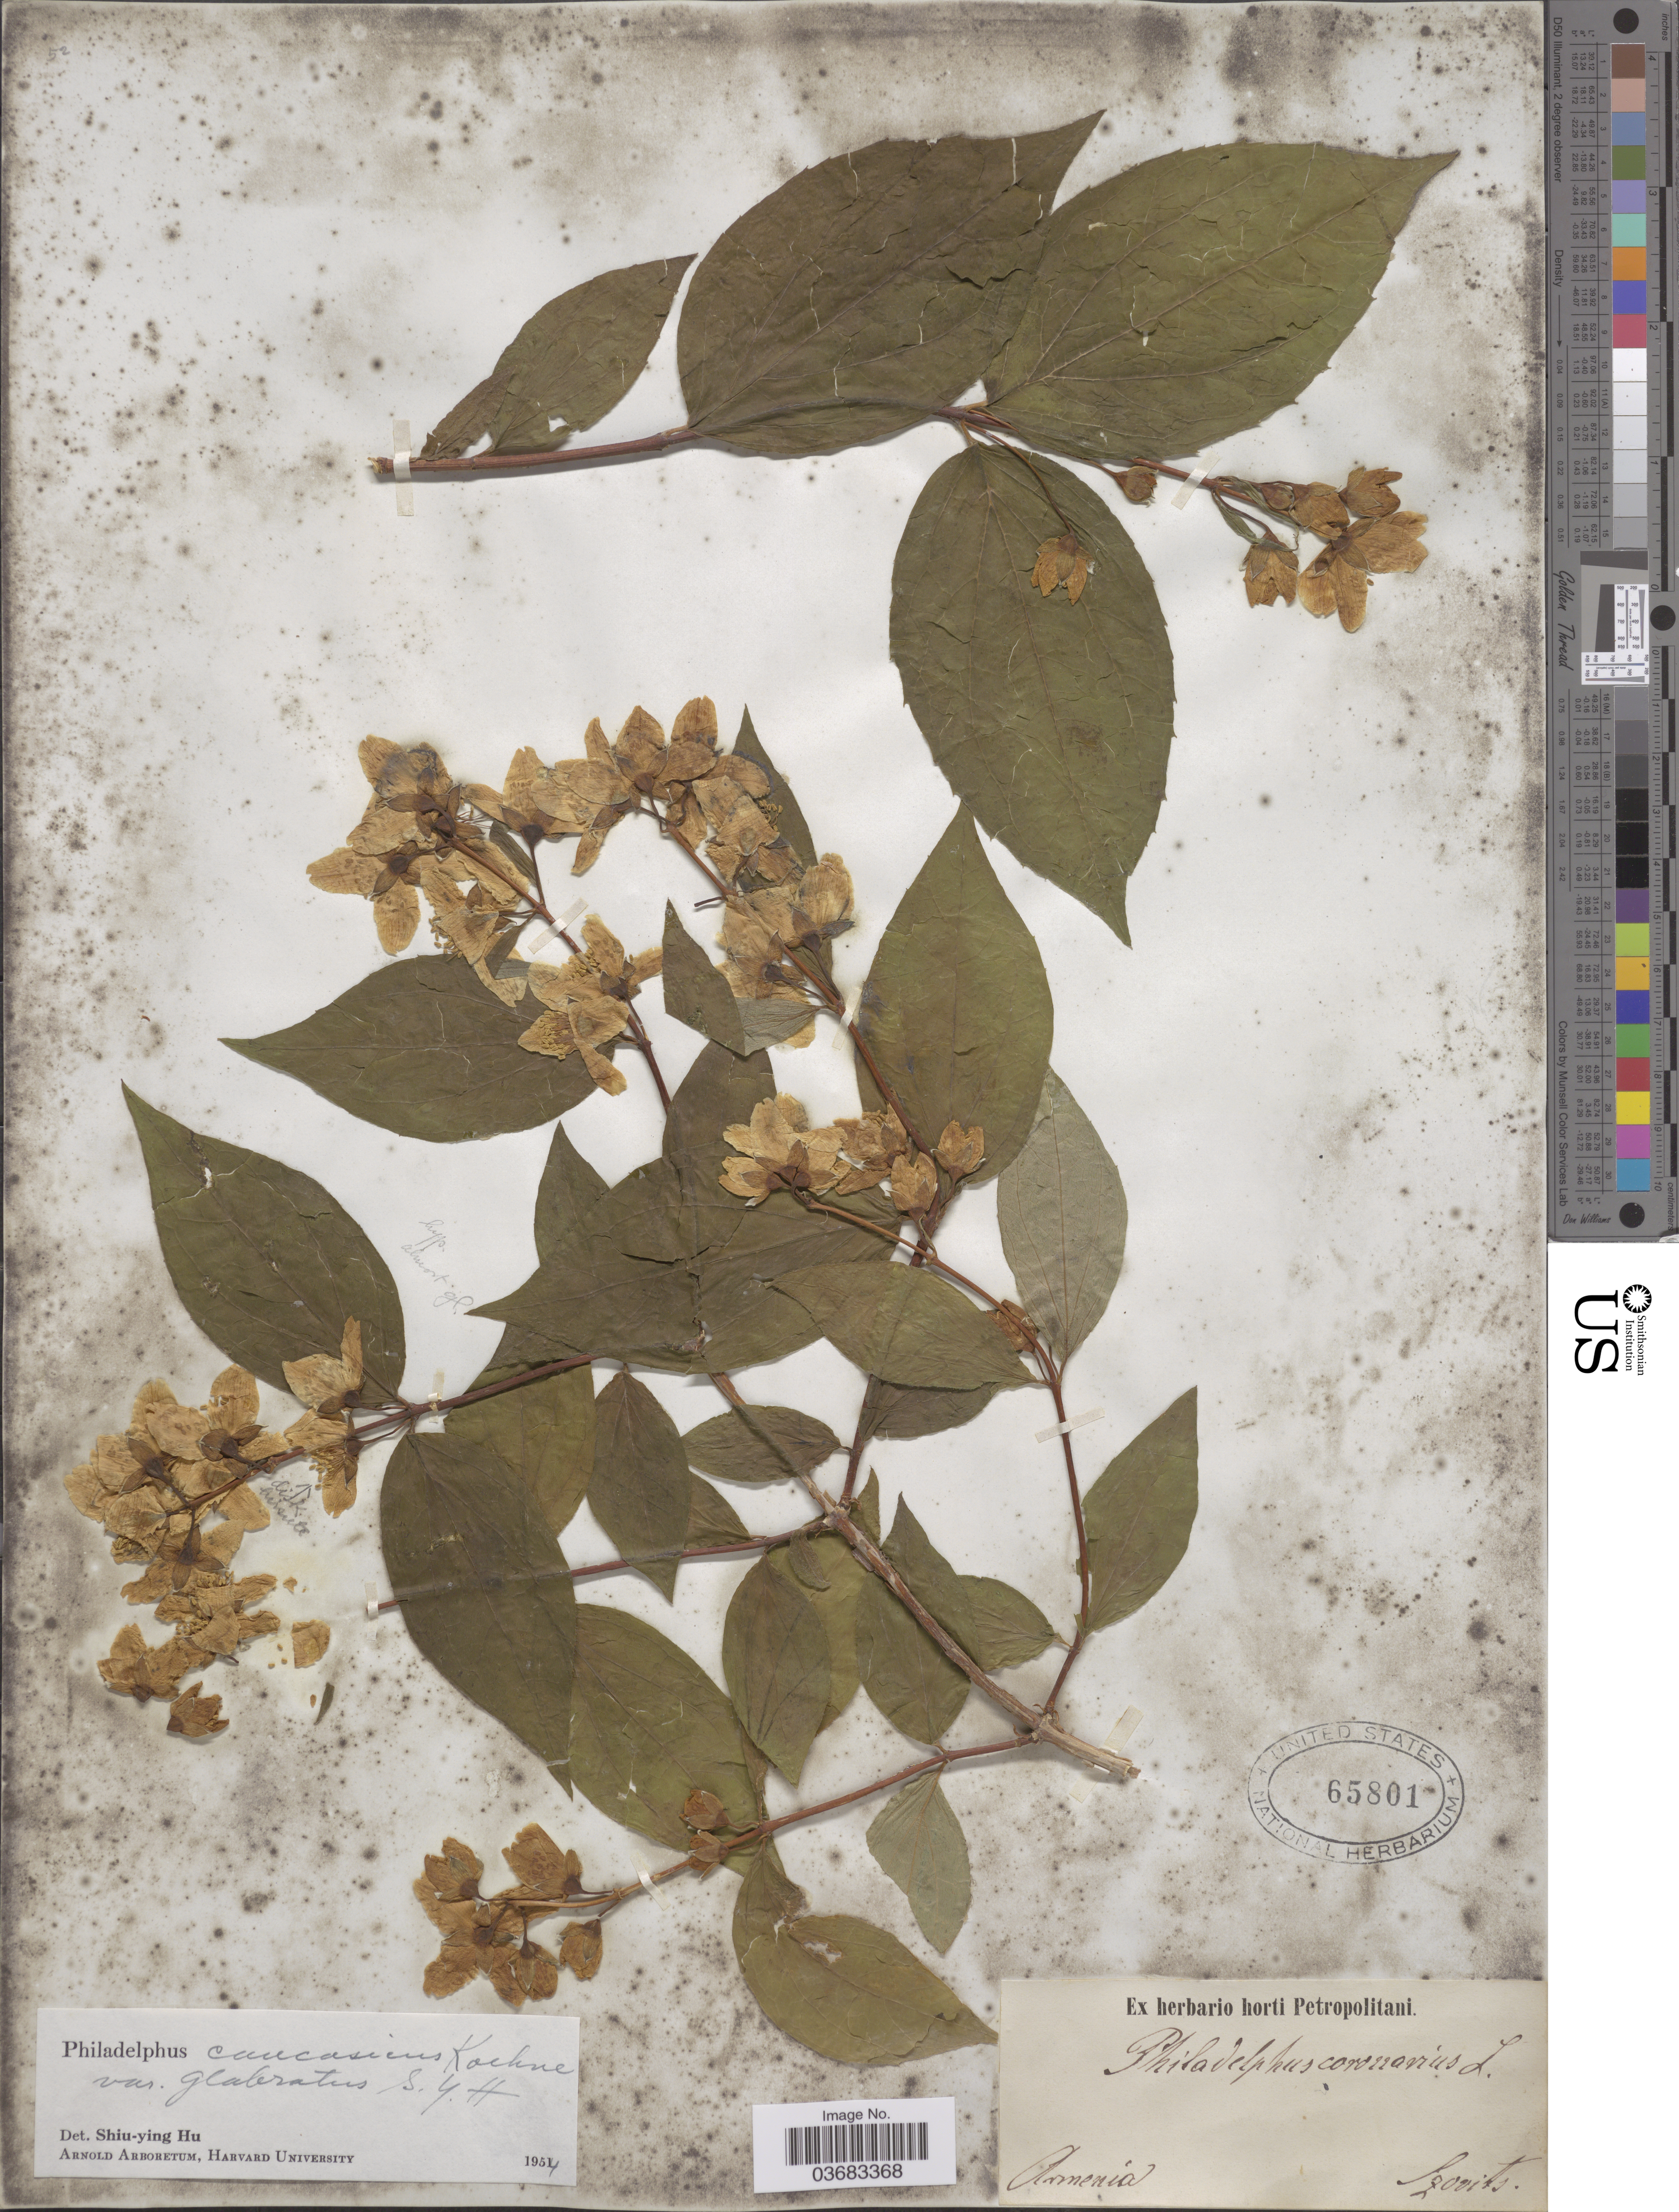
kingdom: Plantae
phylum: Tracheophyta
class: Magnoliopsida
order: Cornales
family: Hydrangeaceae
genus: Philadelphus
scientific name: Philadelphus caucasicus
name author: Koehne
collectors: Szovits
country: Armenia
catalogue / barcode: US 65801